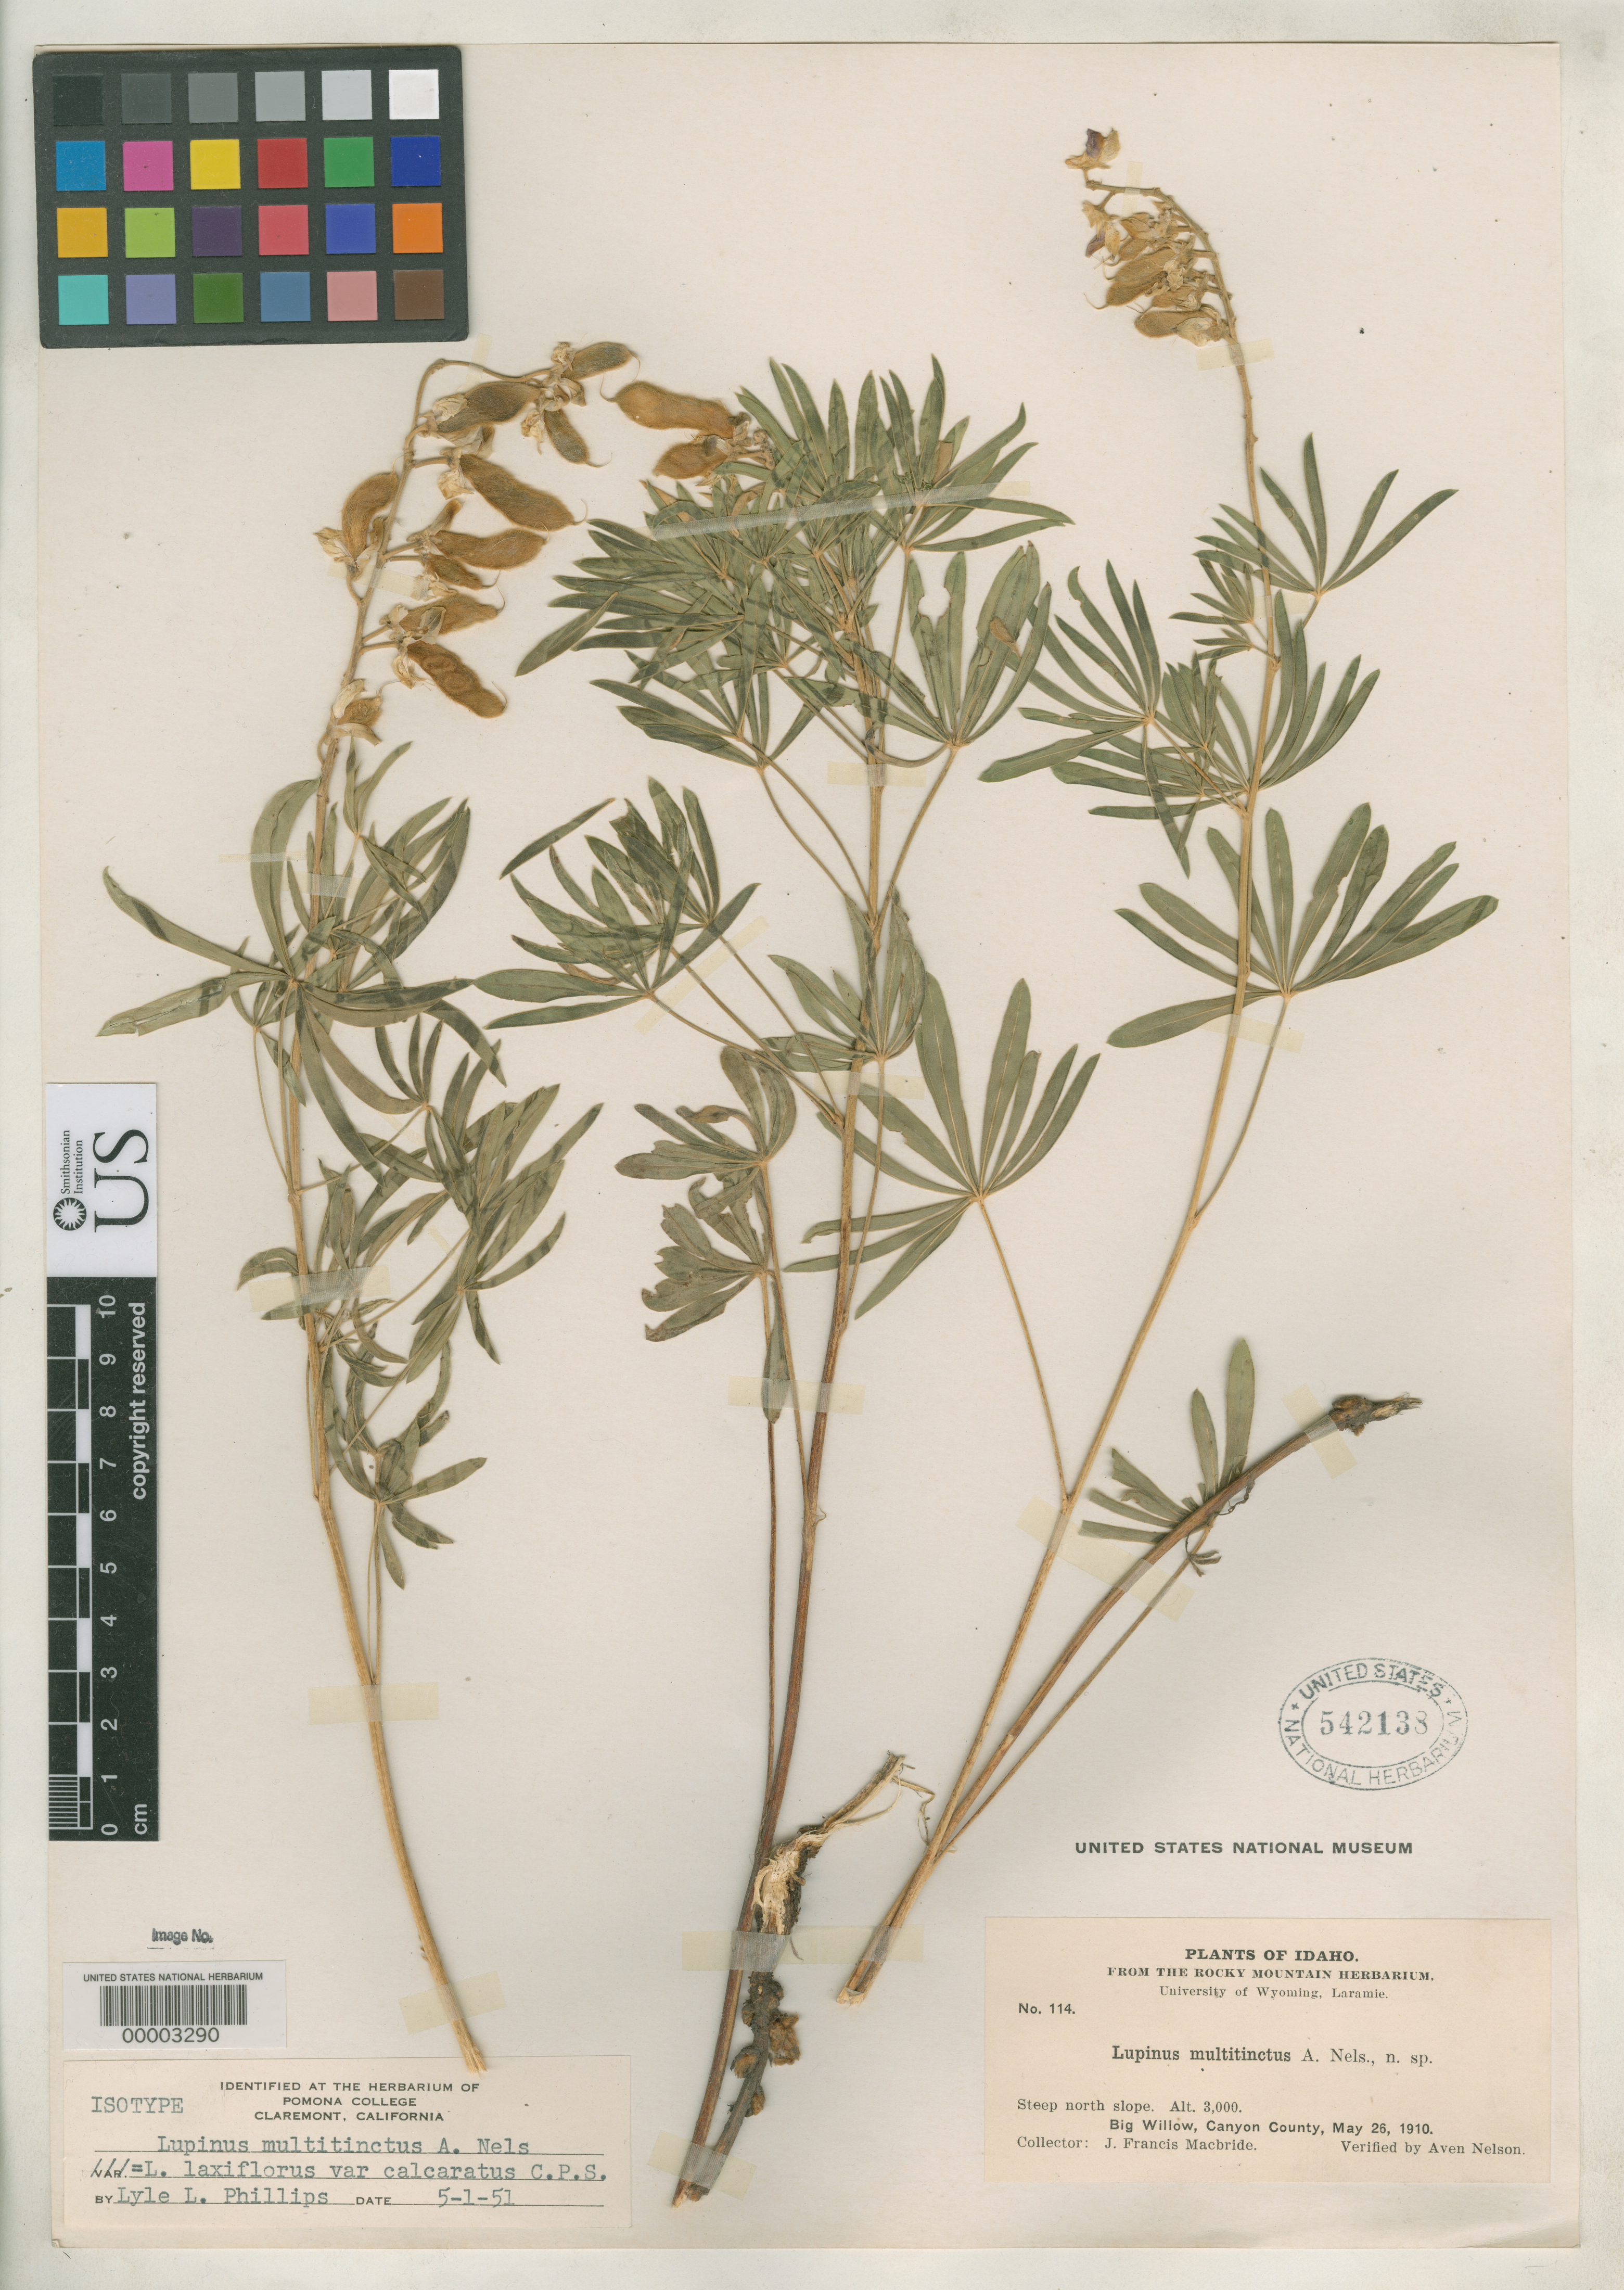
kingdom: Plantae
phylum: Tracheophyta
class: Magnoliopsida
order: Fabales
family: Fabaceae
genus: Lupinus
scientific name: Lupinus multitinctus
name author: A. Nelson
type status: Isotype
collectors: J. F. Macbride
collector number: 114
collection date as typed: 26 May 1910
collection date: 1910-05-26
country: United States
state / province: Idaho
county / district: Canyon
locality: Near Big Willow, near Falk's Store.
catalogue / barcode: US 542138